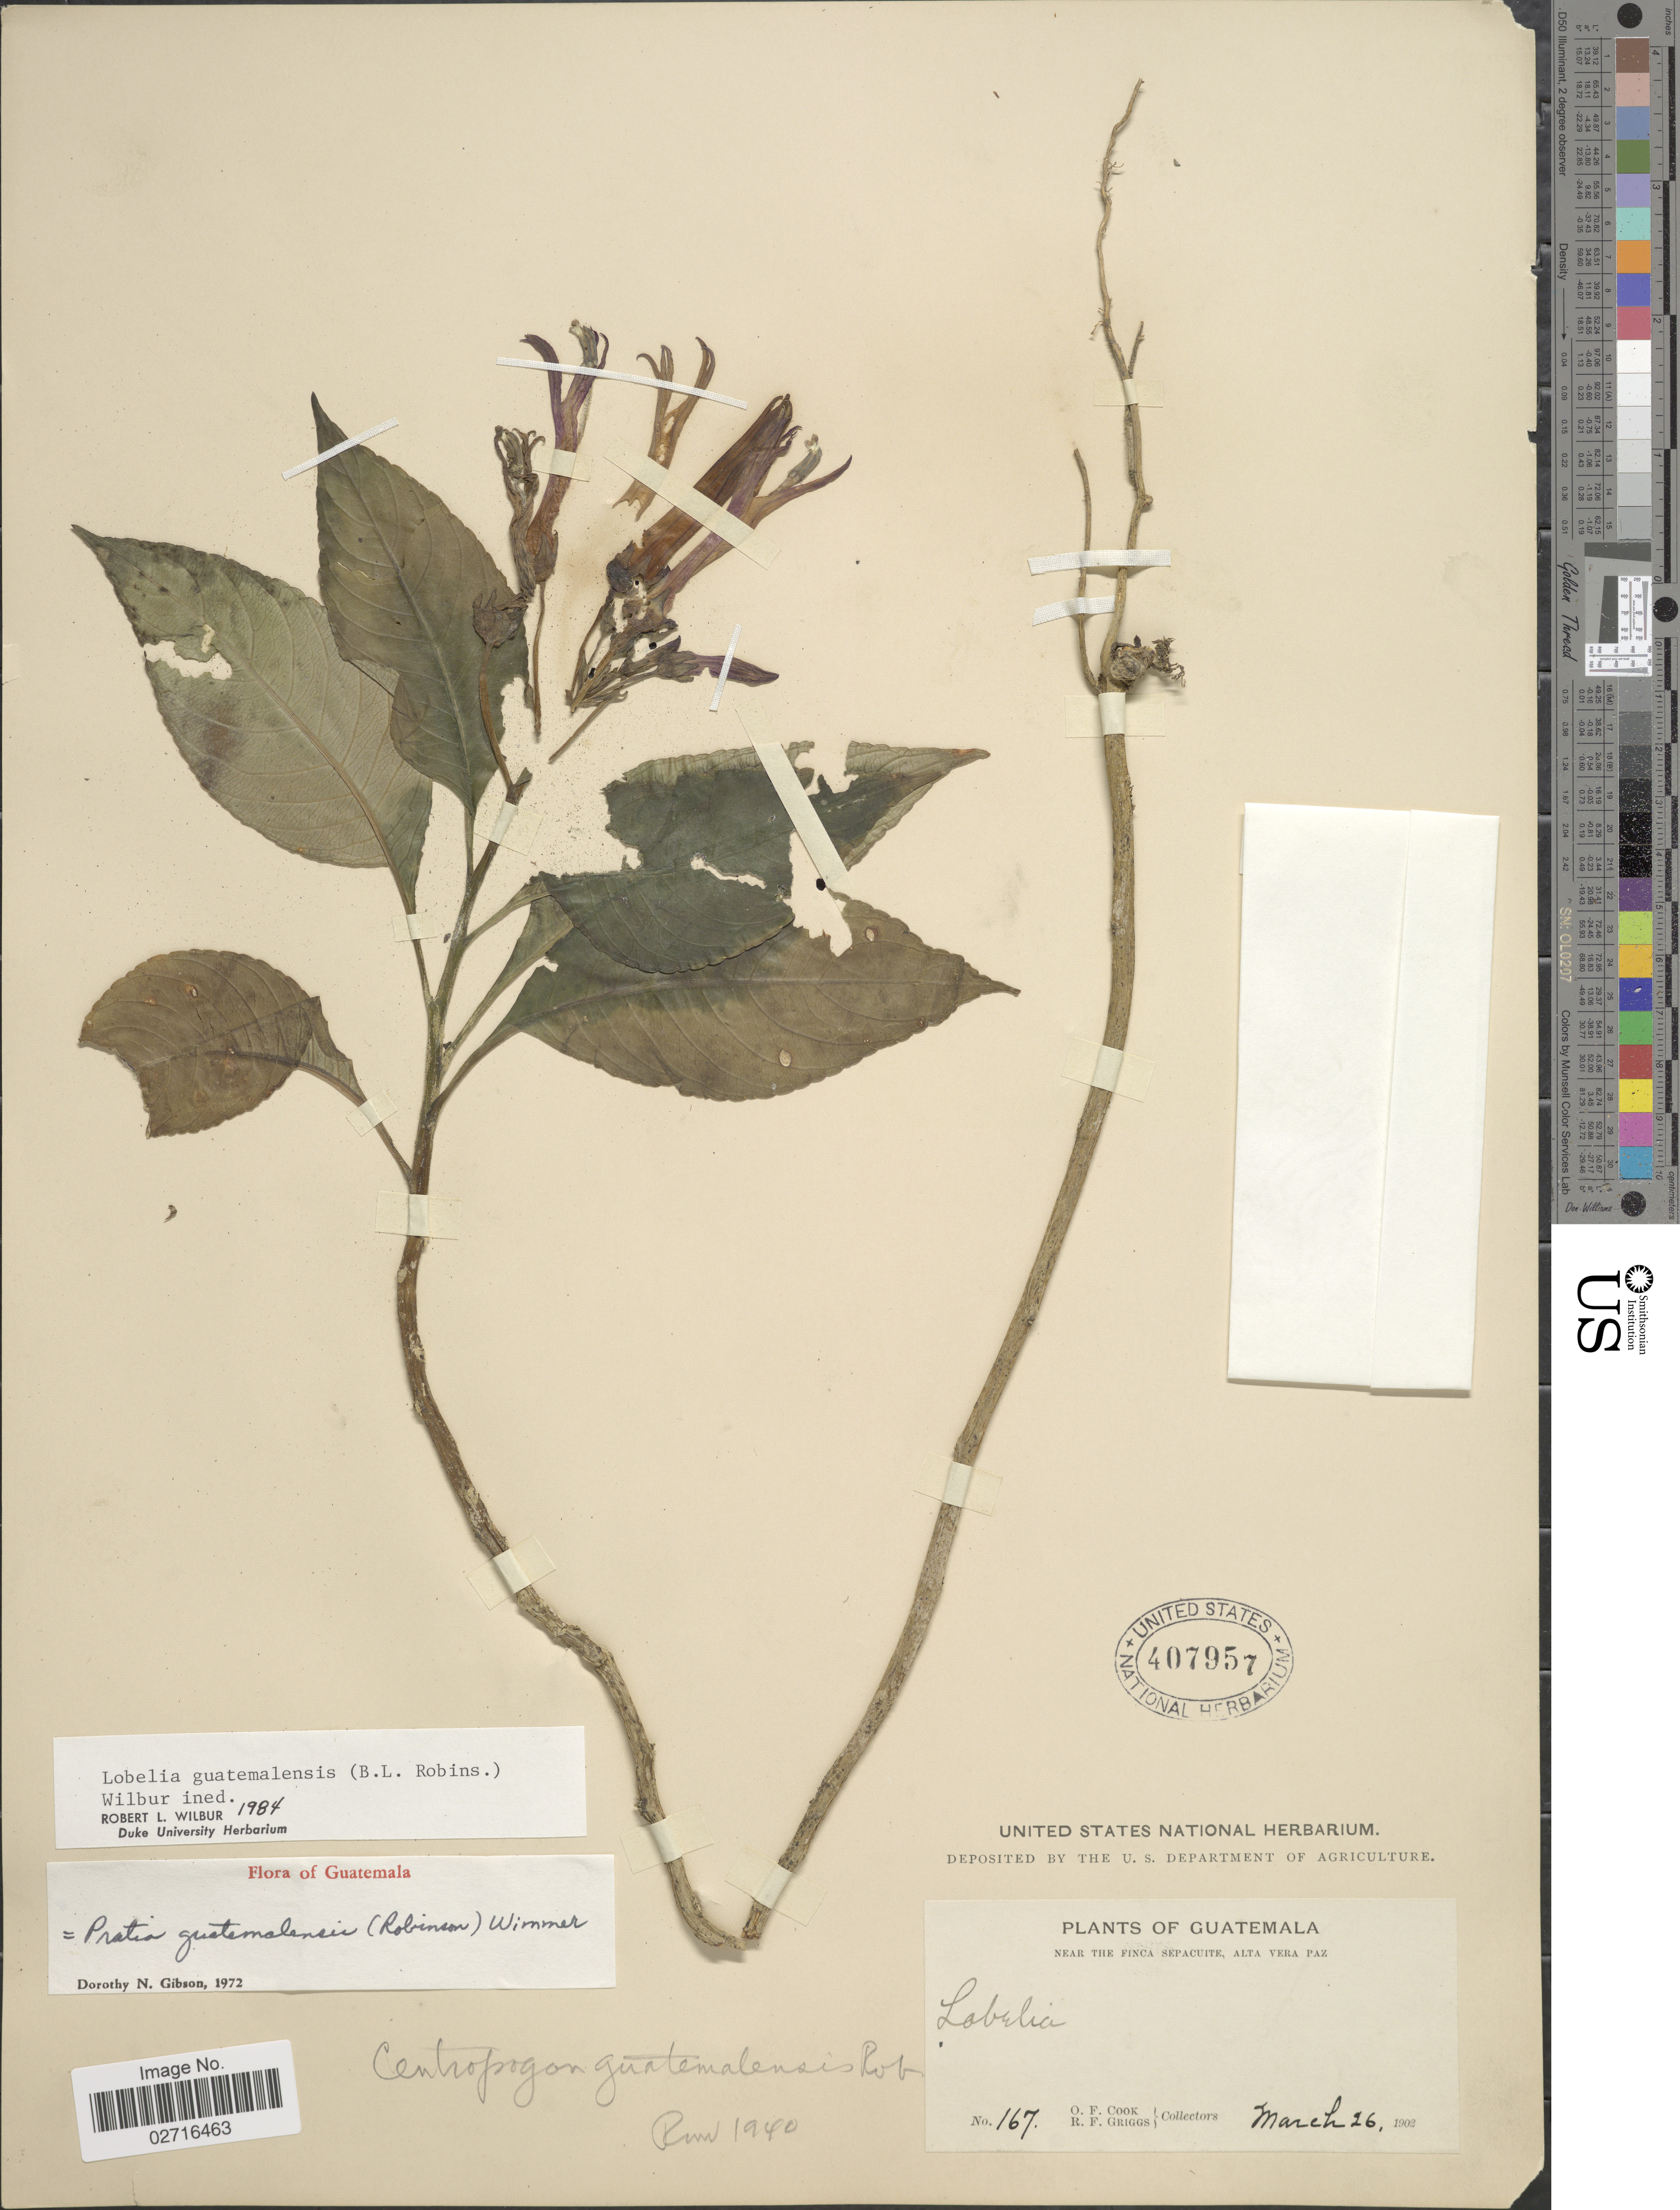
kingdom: Plantae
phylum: Tracheophyta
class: Magnoliopsida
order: Asterales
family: Campanulaceae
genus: Pratia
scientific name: Pratia guatemalensis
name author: (B.L. Rob. ex Donn. Sm.) E. Wimm.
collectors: O. F. Cook & R. F. Griggs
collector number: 167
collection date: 1902-03-26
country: Guatemala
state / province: Alta Verapaz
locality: Near The Finca Sepacuite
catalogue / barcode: US 407957